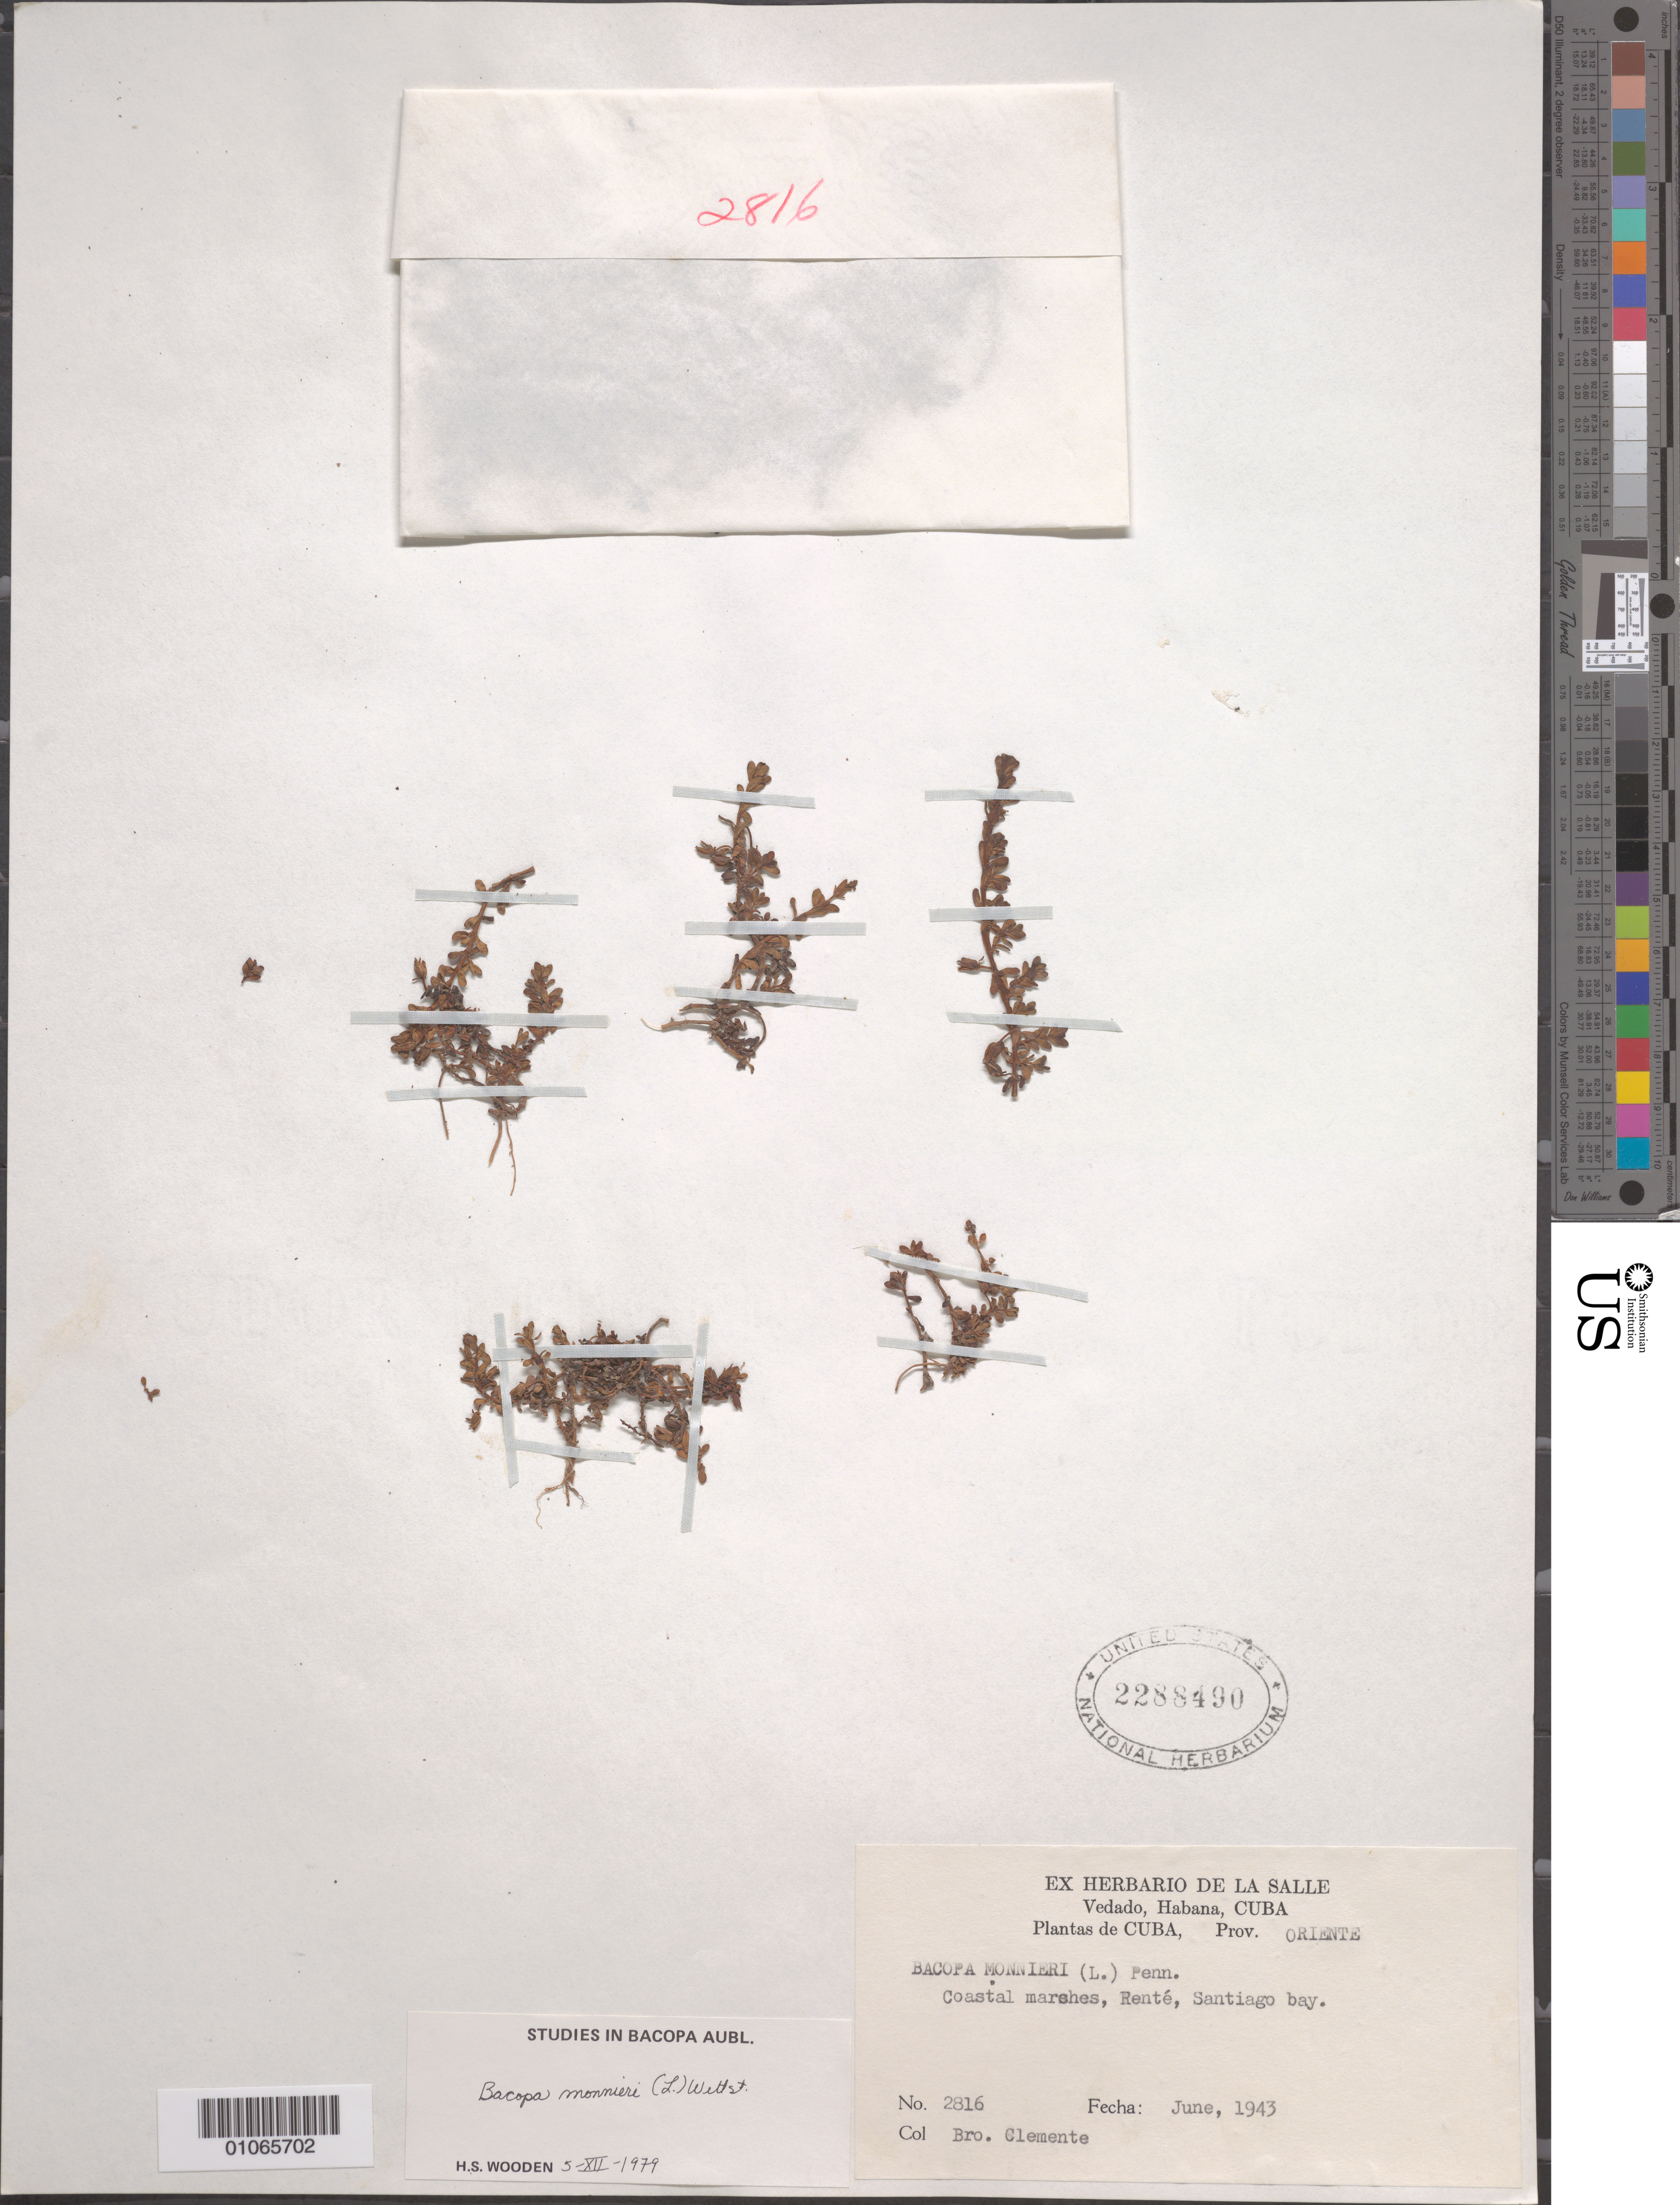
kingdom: Plantae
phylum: Tracheophyta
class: Magnoliopsida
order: Lamiales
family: Plantaginaceae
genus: Bacopa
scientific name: Bacopa monnieri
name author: (L.) Pennell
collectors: Bro. Clemente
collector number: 2816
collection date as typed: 01 Jun 1943 to 30 Jun 1943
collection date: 1943-06-01/1943-06-30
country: Cuba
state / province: Santiago de Cuba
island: Cuba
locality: Coastal marshes, Rente, Santiago bay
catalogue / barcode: US 2288490